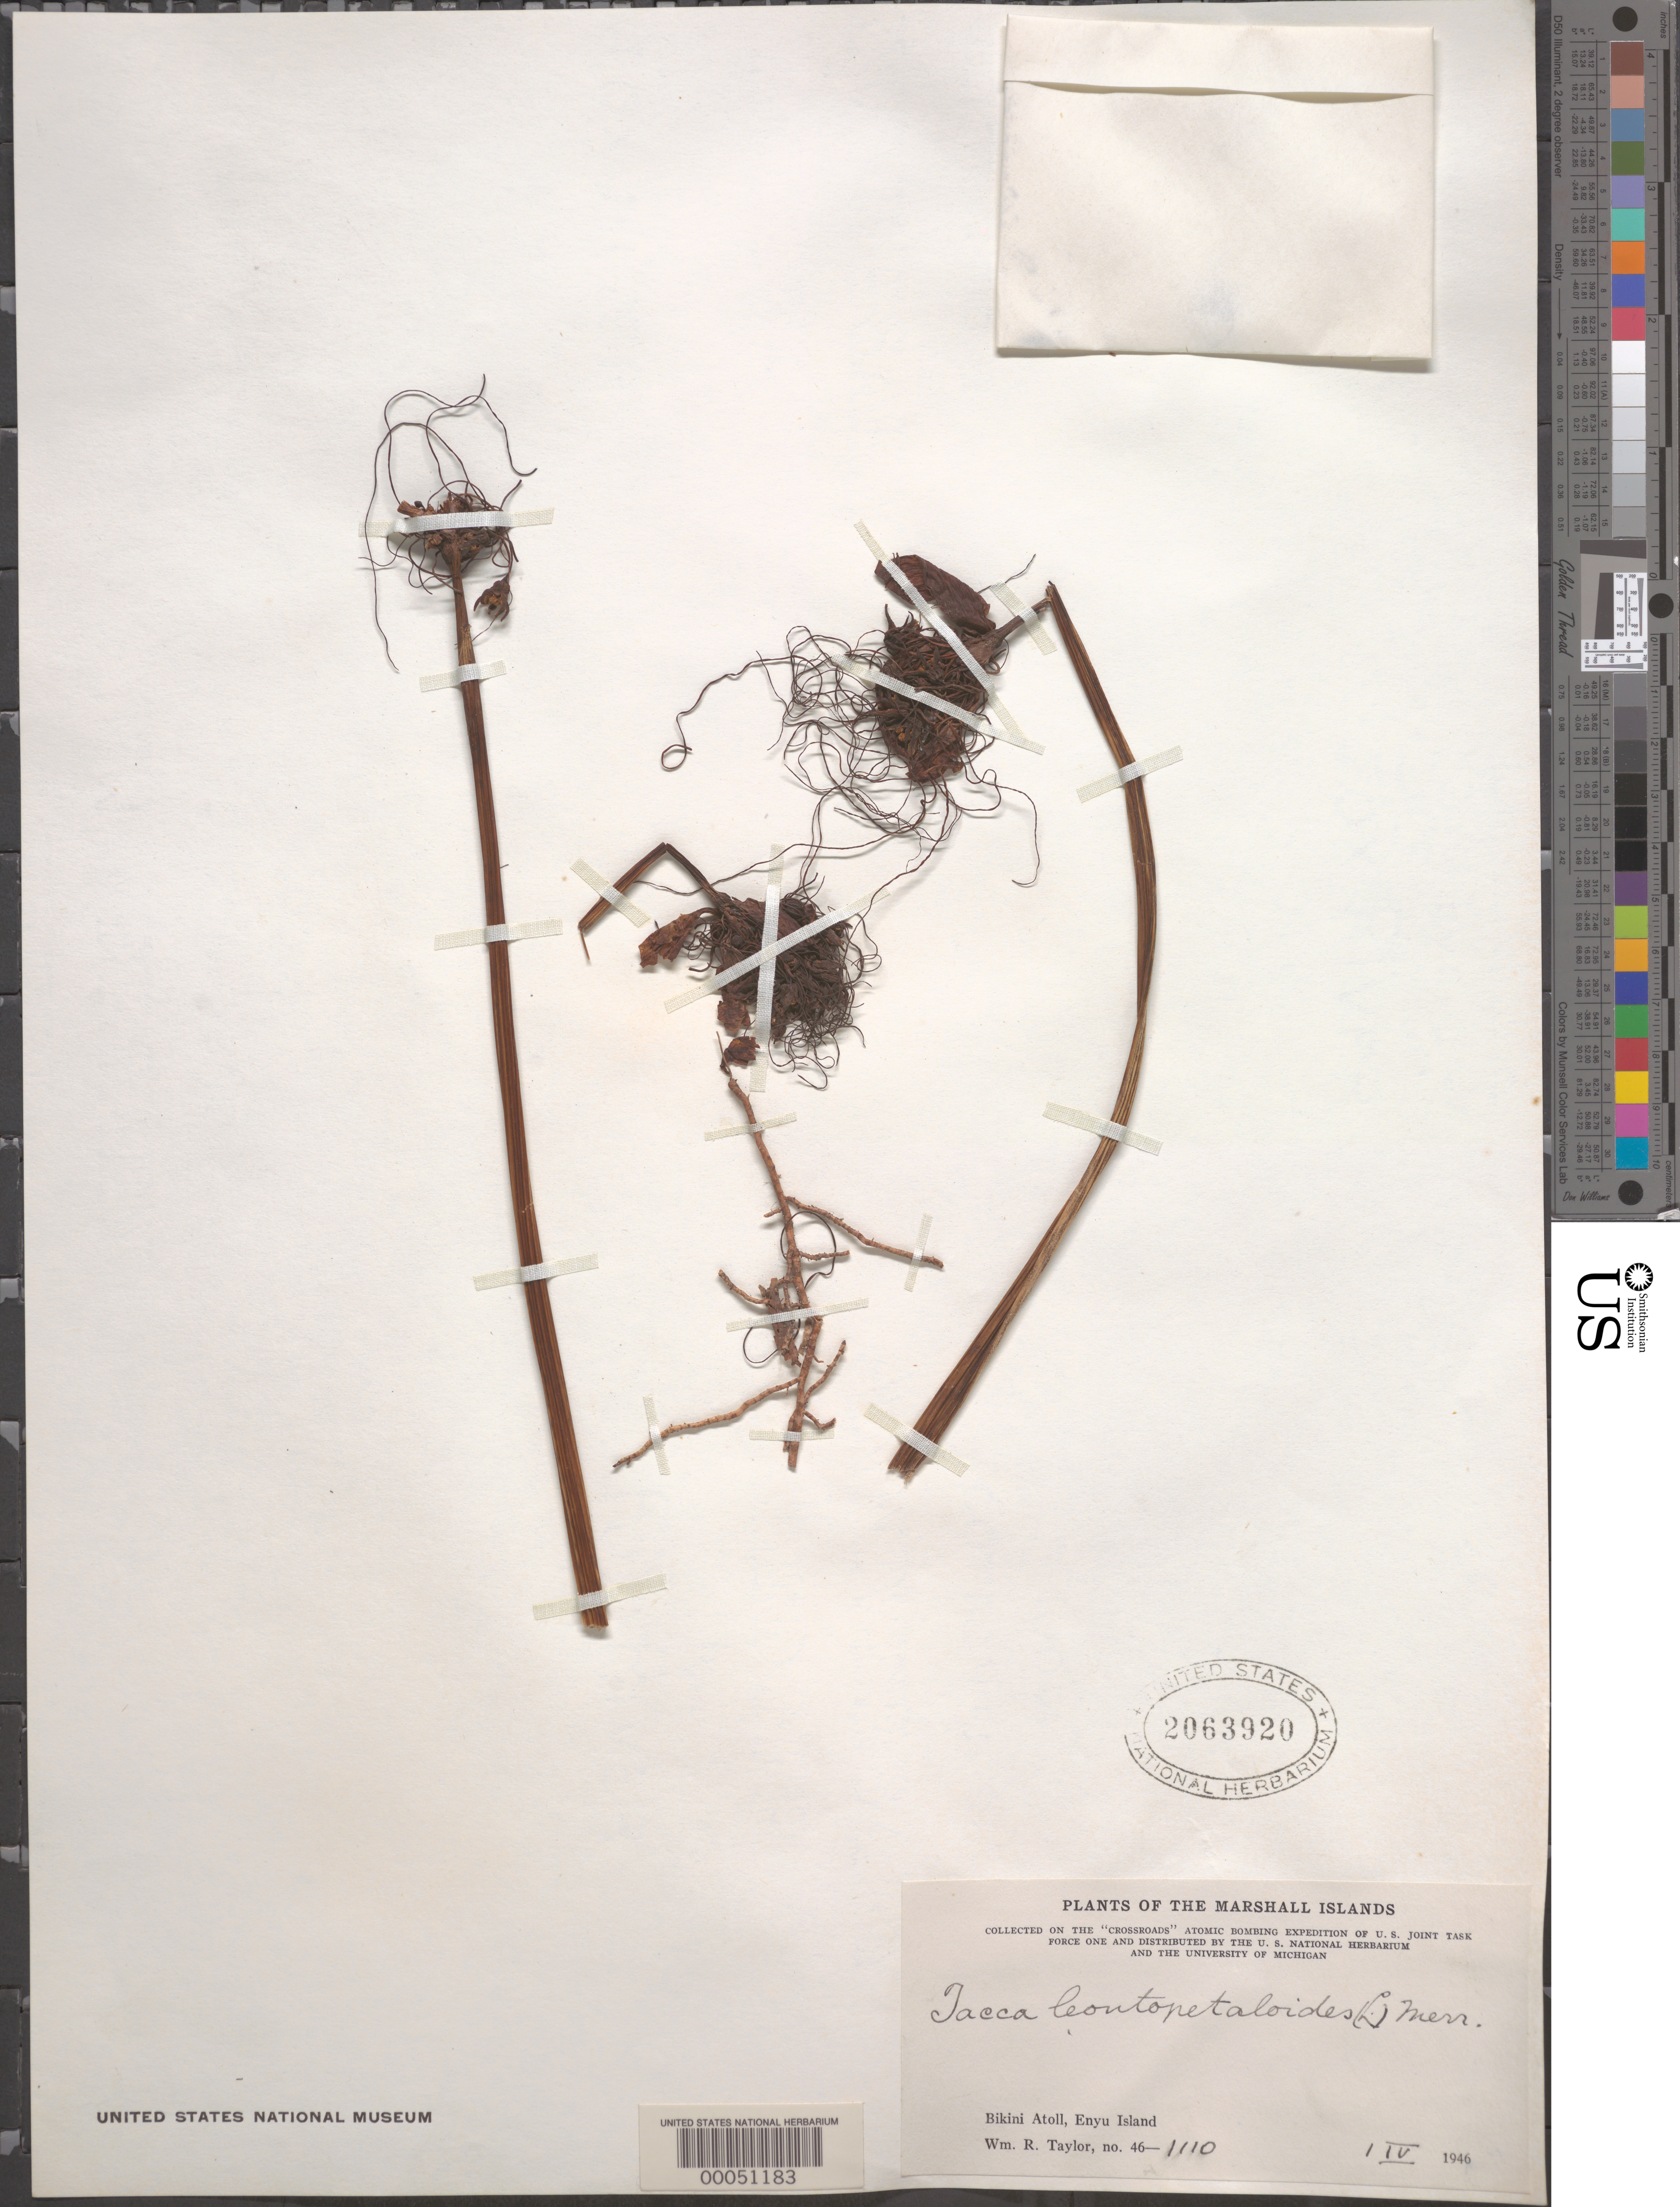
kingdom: Plantae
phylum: Tracheophyta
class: Liliopsida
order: Dioscoreales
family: Dioscoreaceae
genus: Tacca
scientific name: Tacca leontopetaloides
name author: (L.) Kuntze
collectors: W. R. Taylor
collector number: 46-1110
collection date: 1946-04-01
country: Marshall Islands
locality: The Marshall Islands. Bikini Atoll, Enyu Island.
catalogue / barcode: US 2063920